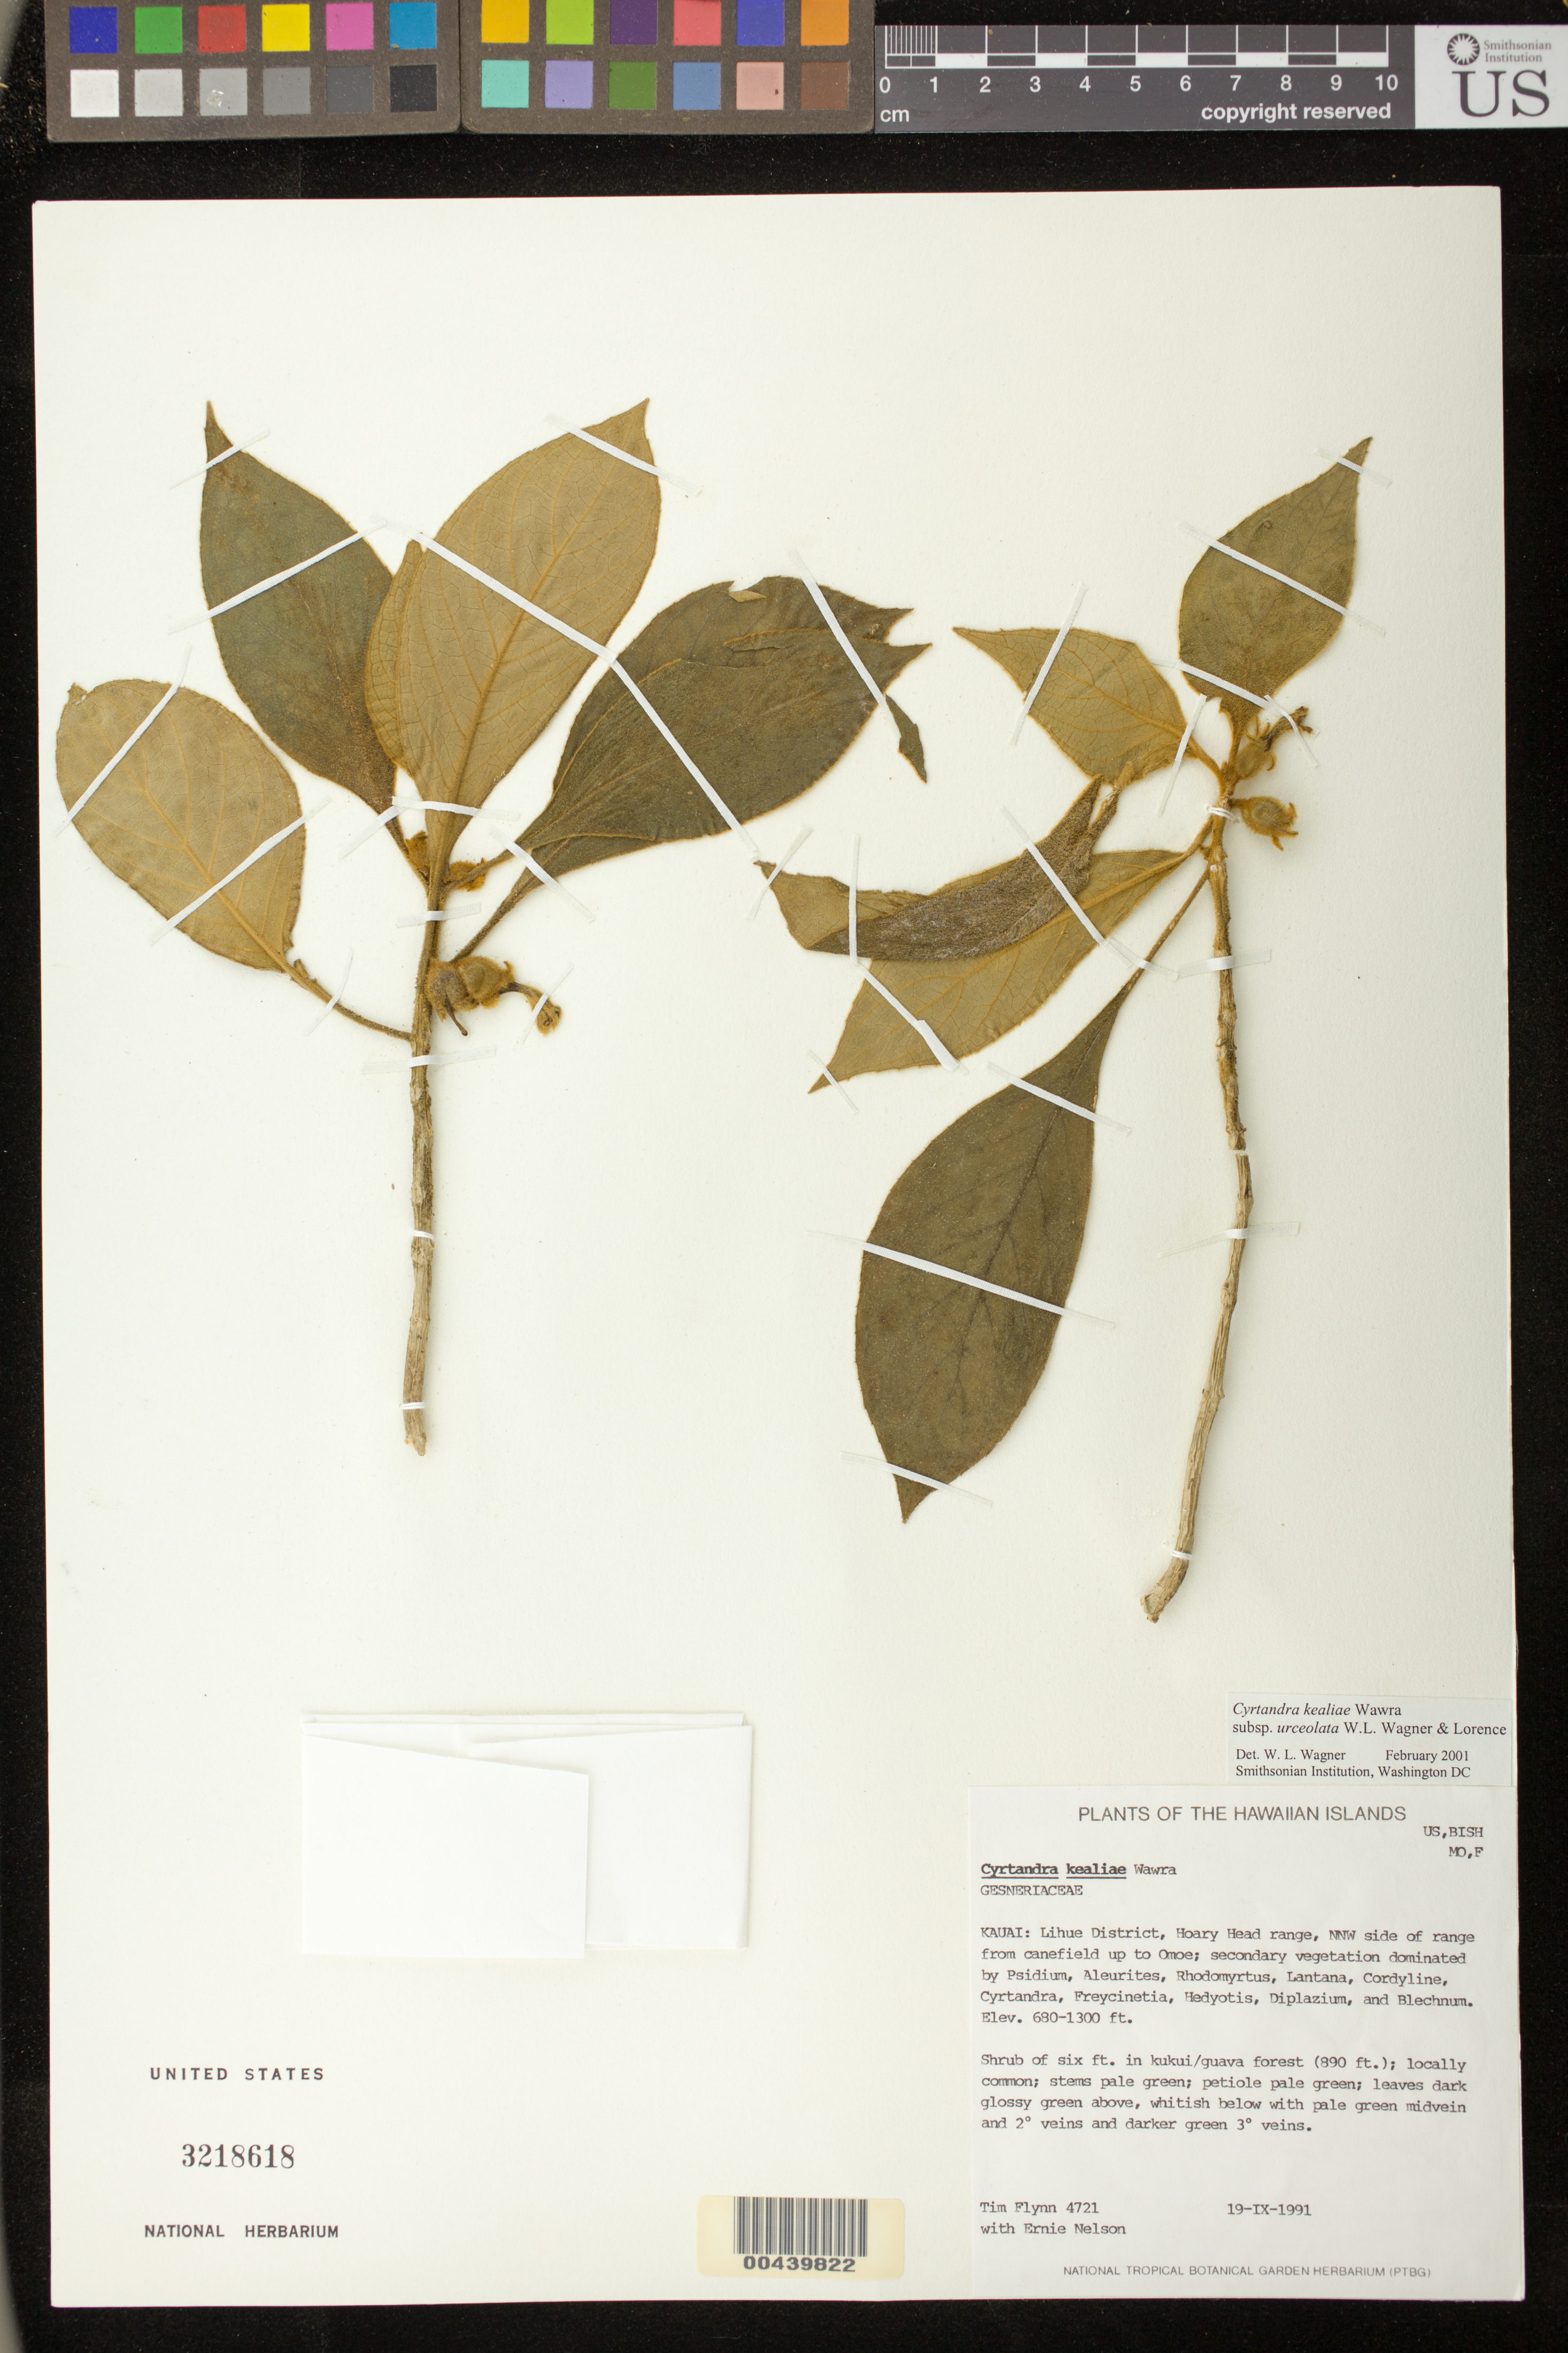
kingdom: Plantae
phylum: Tracheophyta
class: Magnoliopsida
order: Lamiales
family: Gesneriaceae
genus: Cyrtandra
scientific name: Cyrtandra kealiae subsp. urceolata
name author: W.L. Wagner & Lorence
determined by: Wagner, W. L., (BOT), Smithsonian Institution - National Museum of Natural History (UNITED STATES)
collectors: T. W. Flynn & E. Nelson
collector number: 4721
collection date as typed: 19 Sep 1991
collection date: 1991-09-19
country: United States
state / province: Hawaii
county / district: Kauai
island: Kaua'i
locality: Lihue dist. Hoary Head range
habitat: Forest, secondary vegetation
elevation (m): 207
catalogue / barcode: US 3218618